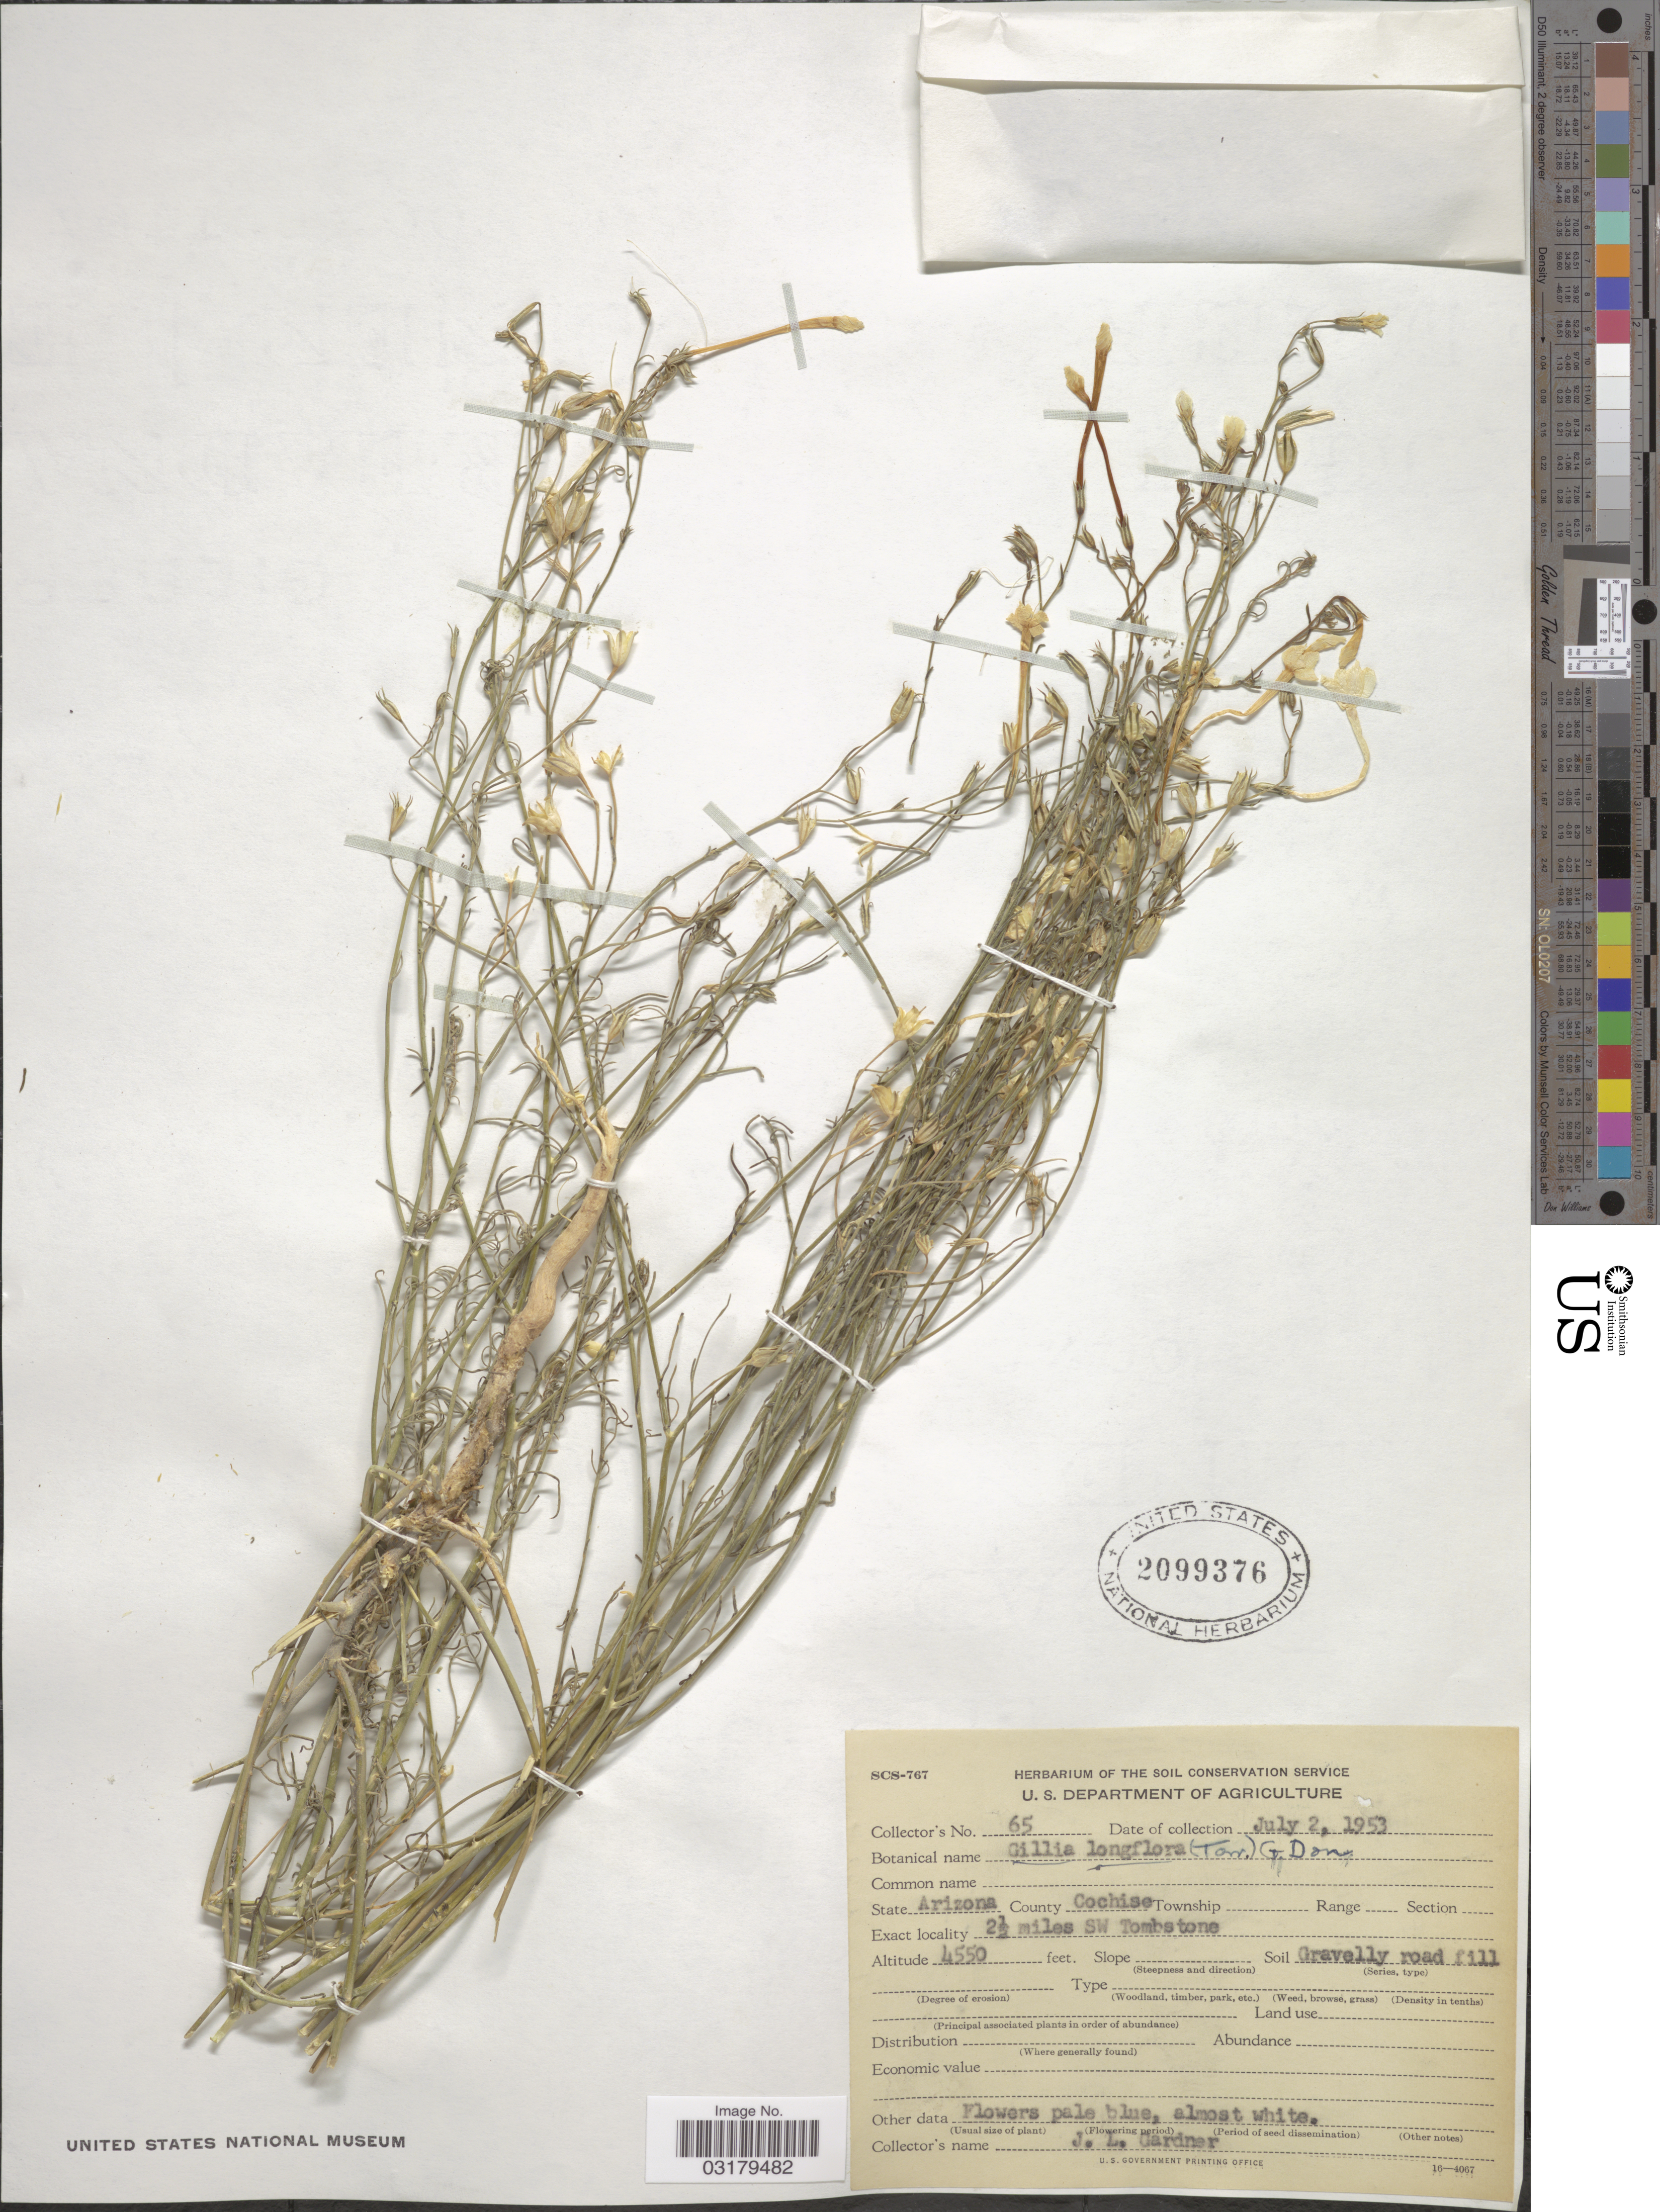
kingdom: Plantae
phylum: Tracheophyta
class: Magnoliopsida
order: Ericales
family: Polemoniaceae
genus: Ipomopsis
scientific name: Ipomopsis longiflora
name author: (Torr.) V.E. Grant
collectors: J. L. Gardner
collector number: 65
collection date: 1953-07-02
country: United States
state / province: Arizona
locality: County Cochise, 2½ miles SW Tombstone.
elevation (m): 1387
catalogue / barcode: US 2099376